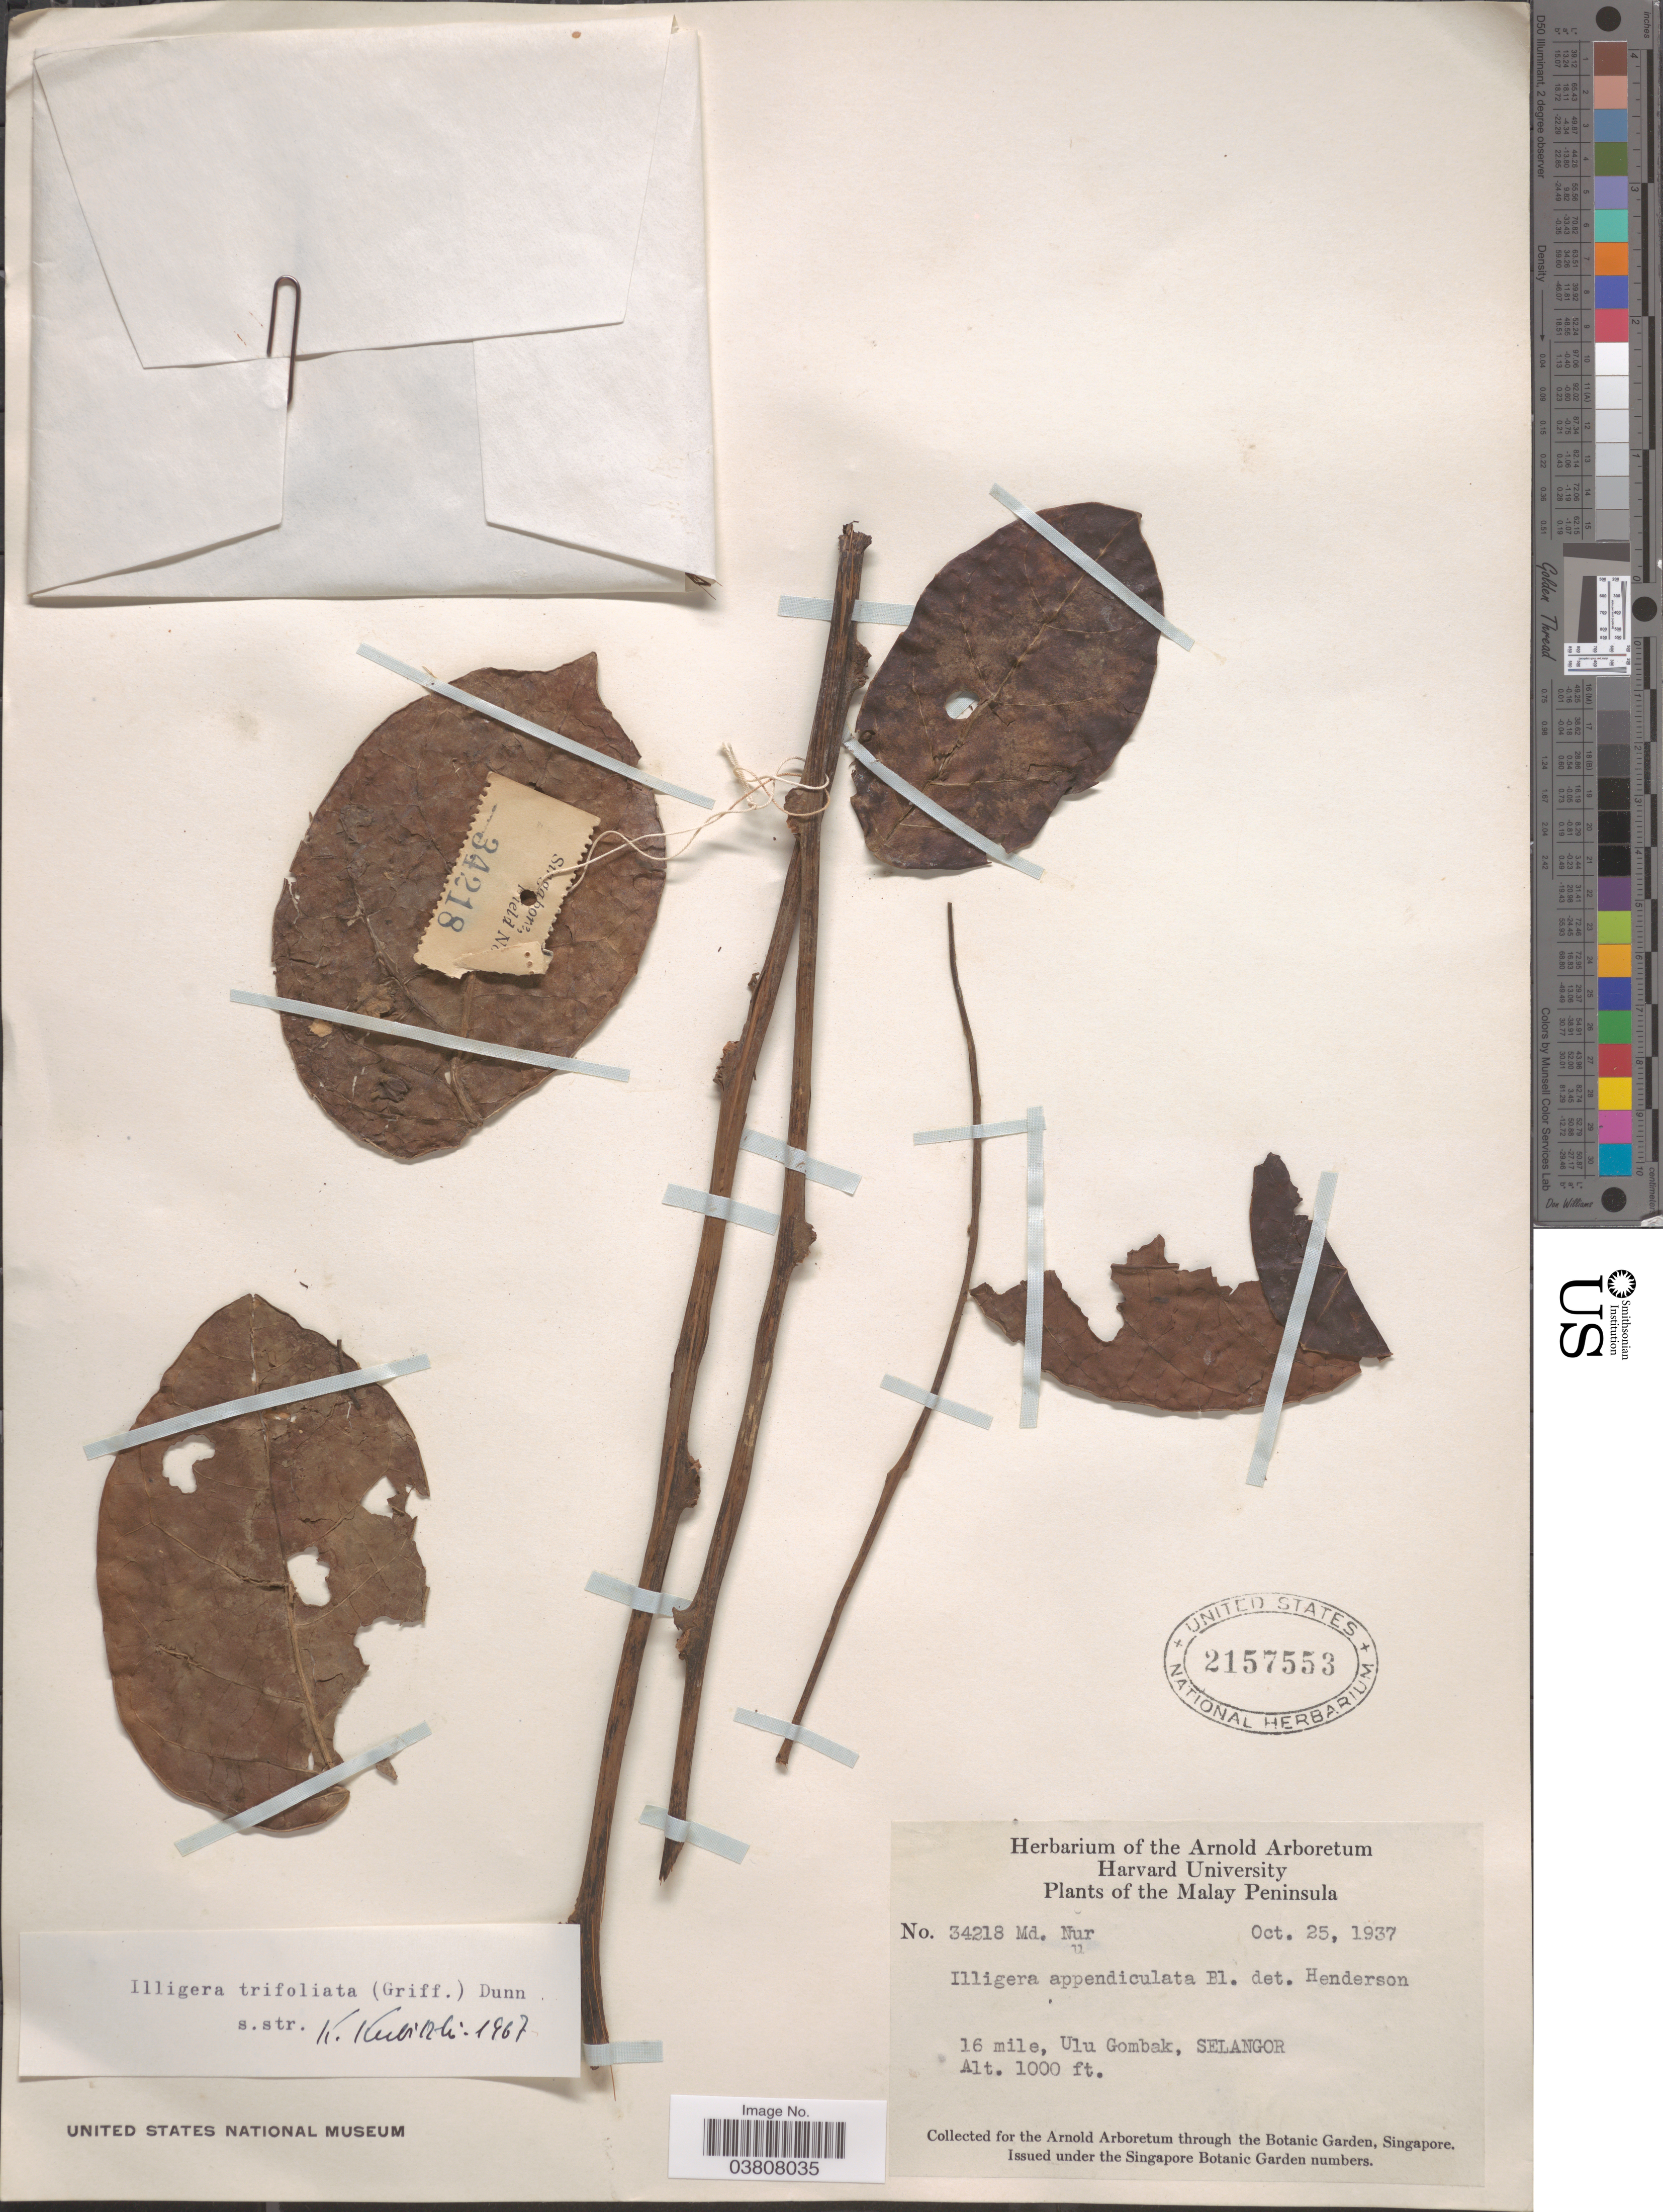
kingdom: Plantae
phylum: Tracheophyta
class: Magnoliopsida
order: Laurales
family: Hernandiaceae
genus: Illigera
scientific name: Illigera trifoliata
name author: Dunn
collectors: M. Nur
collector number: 34218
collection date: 1937-10-25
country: Malaysia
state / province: Selangor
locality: The Malay Peninsula. 16 mile, Ulu Gombak.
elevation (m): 305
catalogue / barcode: US 2157553